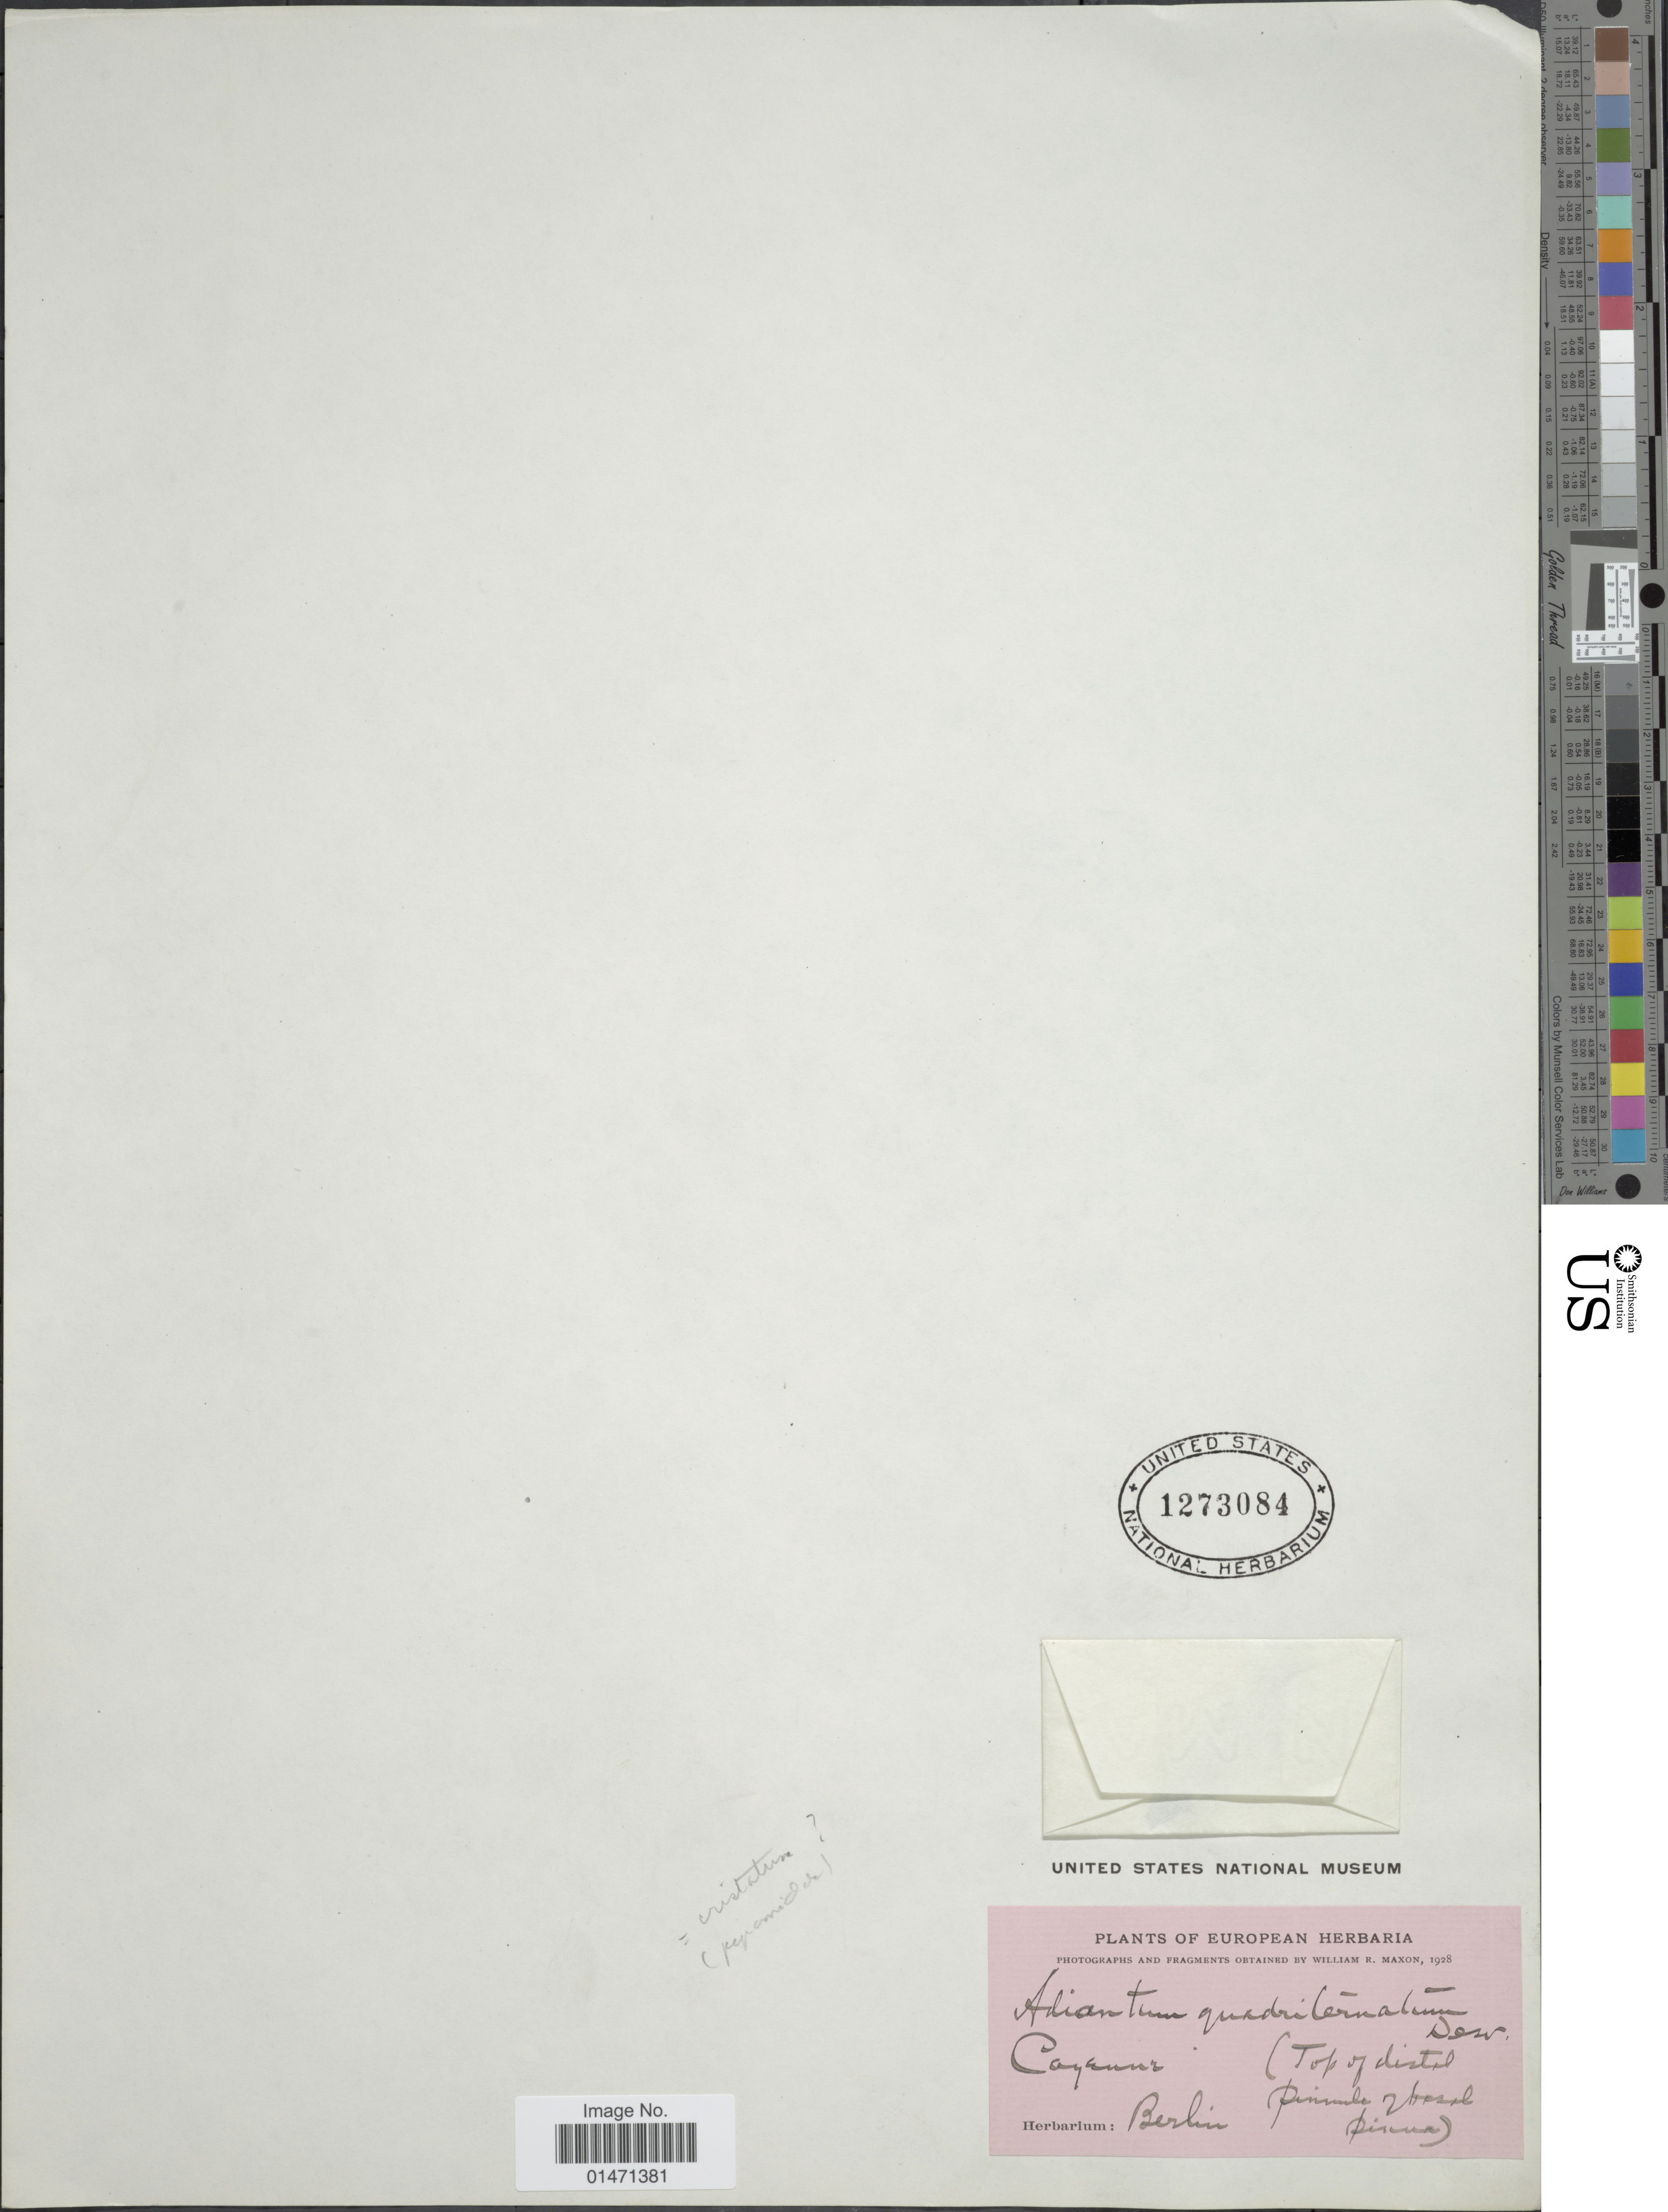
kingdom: Plantae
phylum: Tracheophyta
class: Polypodiopsida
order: Polypodiales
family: Pteridaceae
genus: Adiantum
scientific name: Adiantum quadriternatum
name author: Desv.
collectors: ex herb. Berlin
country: French Guiana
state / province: Cayenne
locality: Cayenne (Top of distal pinumbe of besal piruna) [interpreted]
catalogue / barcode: US 1273084